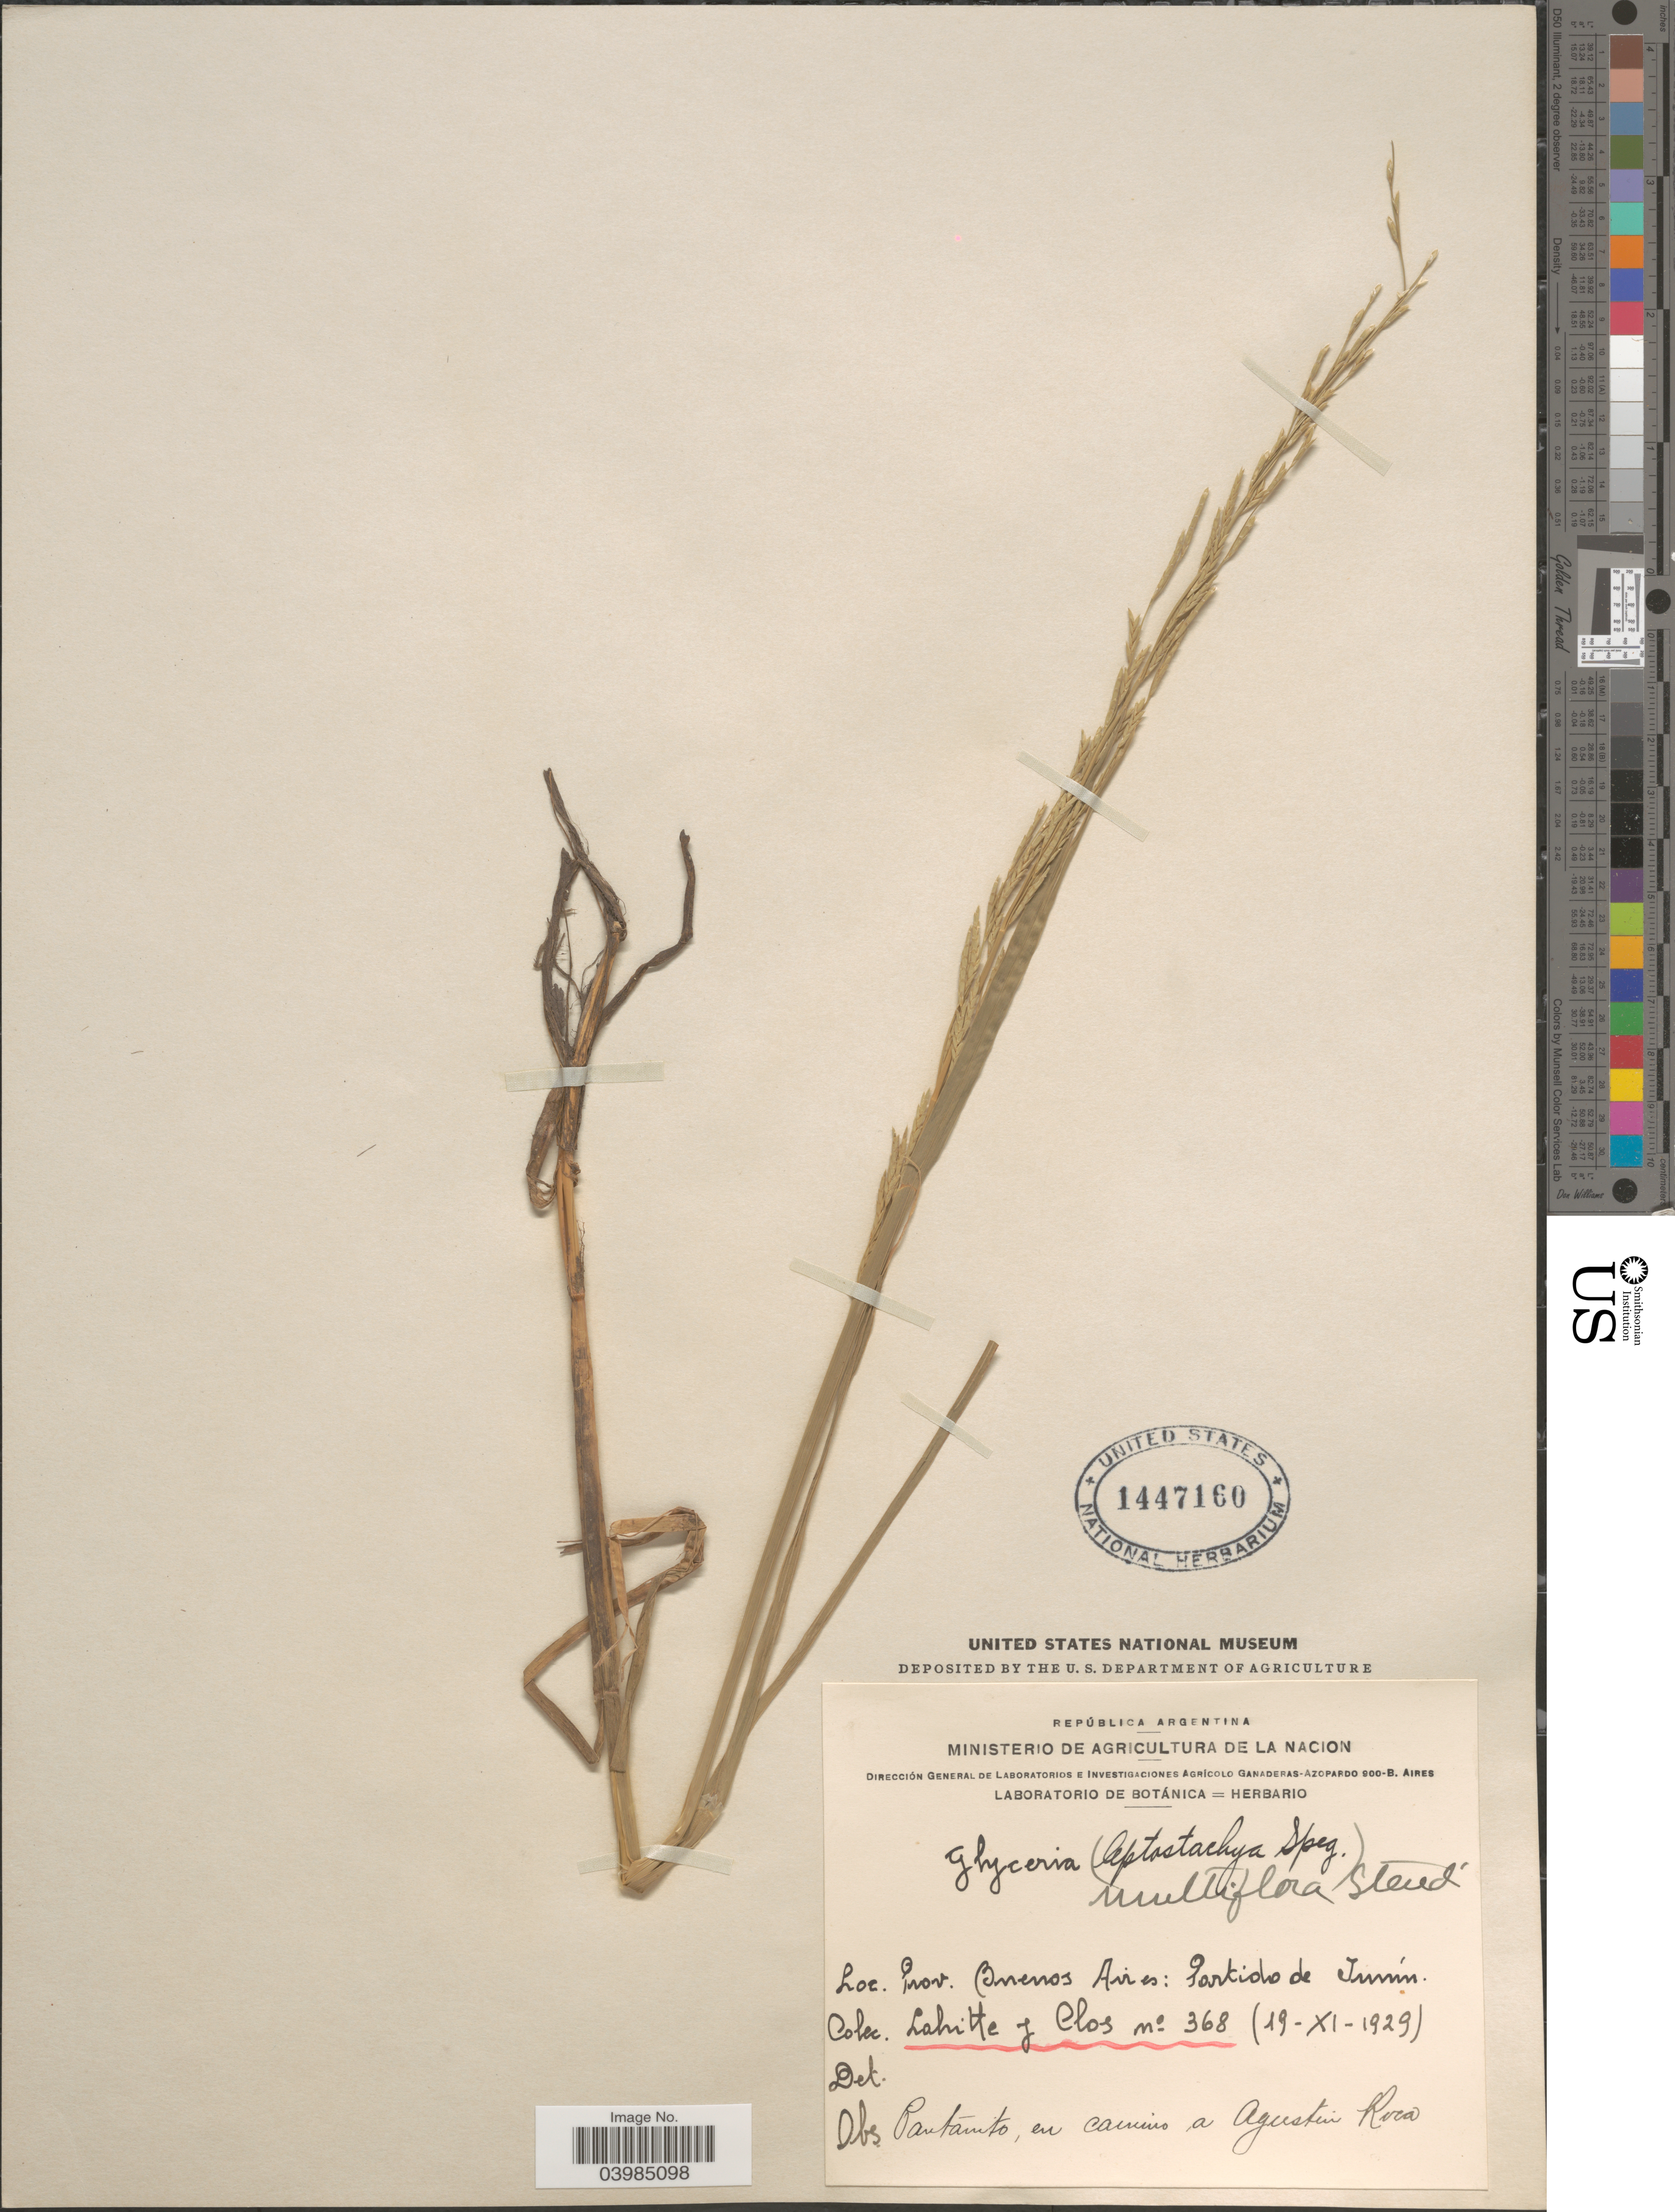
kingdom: Plantae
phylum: Tracheophyta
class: Liliopsida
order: Poales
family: Poaceae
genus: Glyceria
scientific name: Glyceria multiflora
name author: Steud.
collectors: -. Lahitte & Clos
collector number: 368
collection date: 1929-11-19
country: Argentina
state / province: Buenos Aires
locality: Partido de Junín.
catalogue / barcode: US 1447160